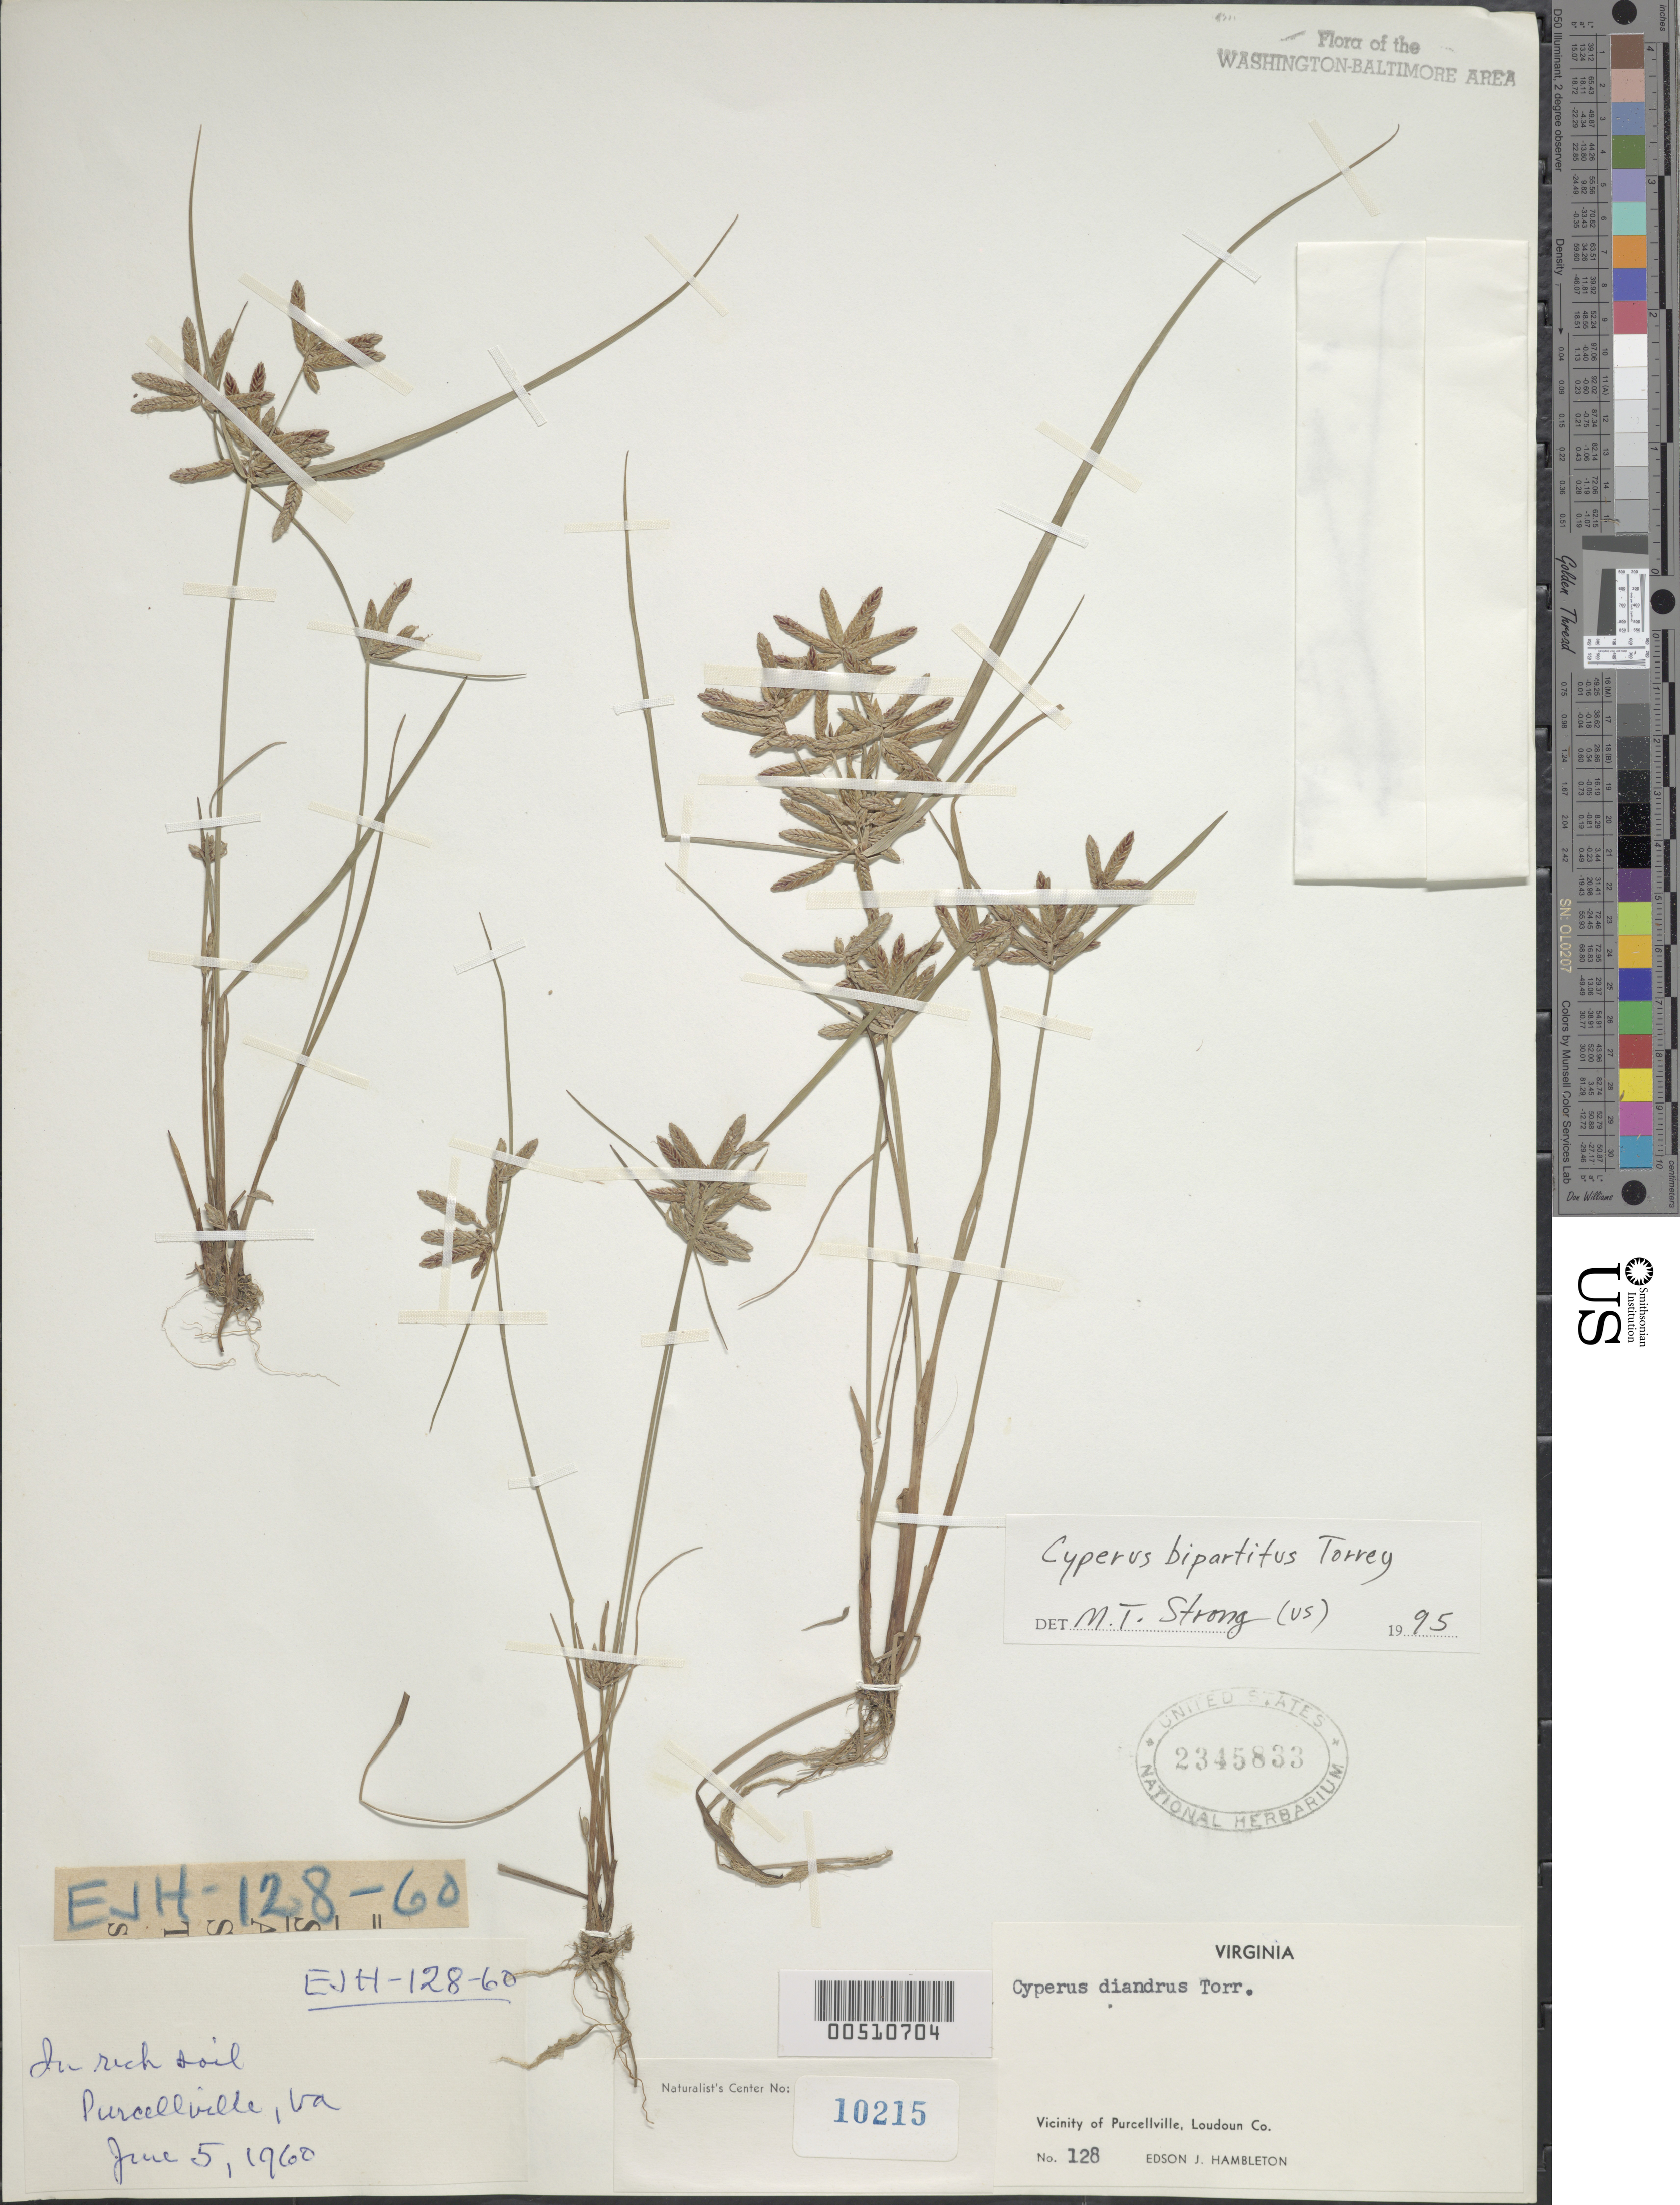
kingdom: Plantae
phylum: Tracheophyta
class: Liliopsida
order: Poales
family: Cyperaceae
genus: Cyperus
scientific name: Cyperus bipartitus Torr.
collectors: E. Hambleton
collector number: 128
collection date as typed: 05 Jun 1960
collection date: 1960-06-05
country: United States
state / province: Virginia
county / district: Loudoun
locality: Purcellville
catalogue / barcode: US 2345833